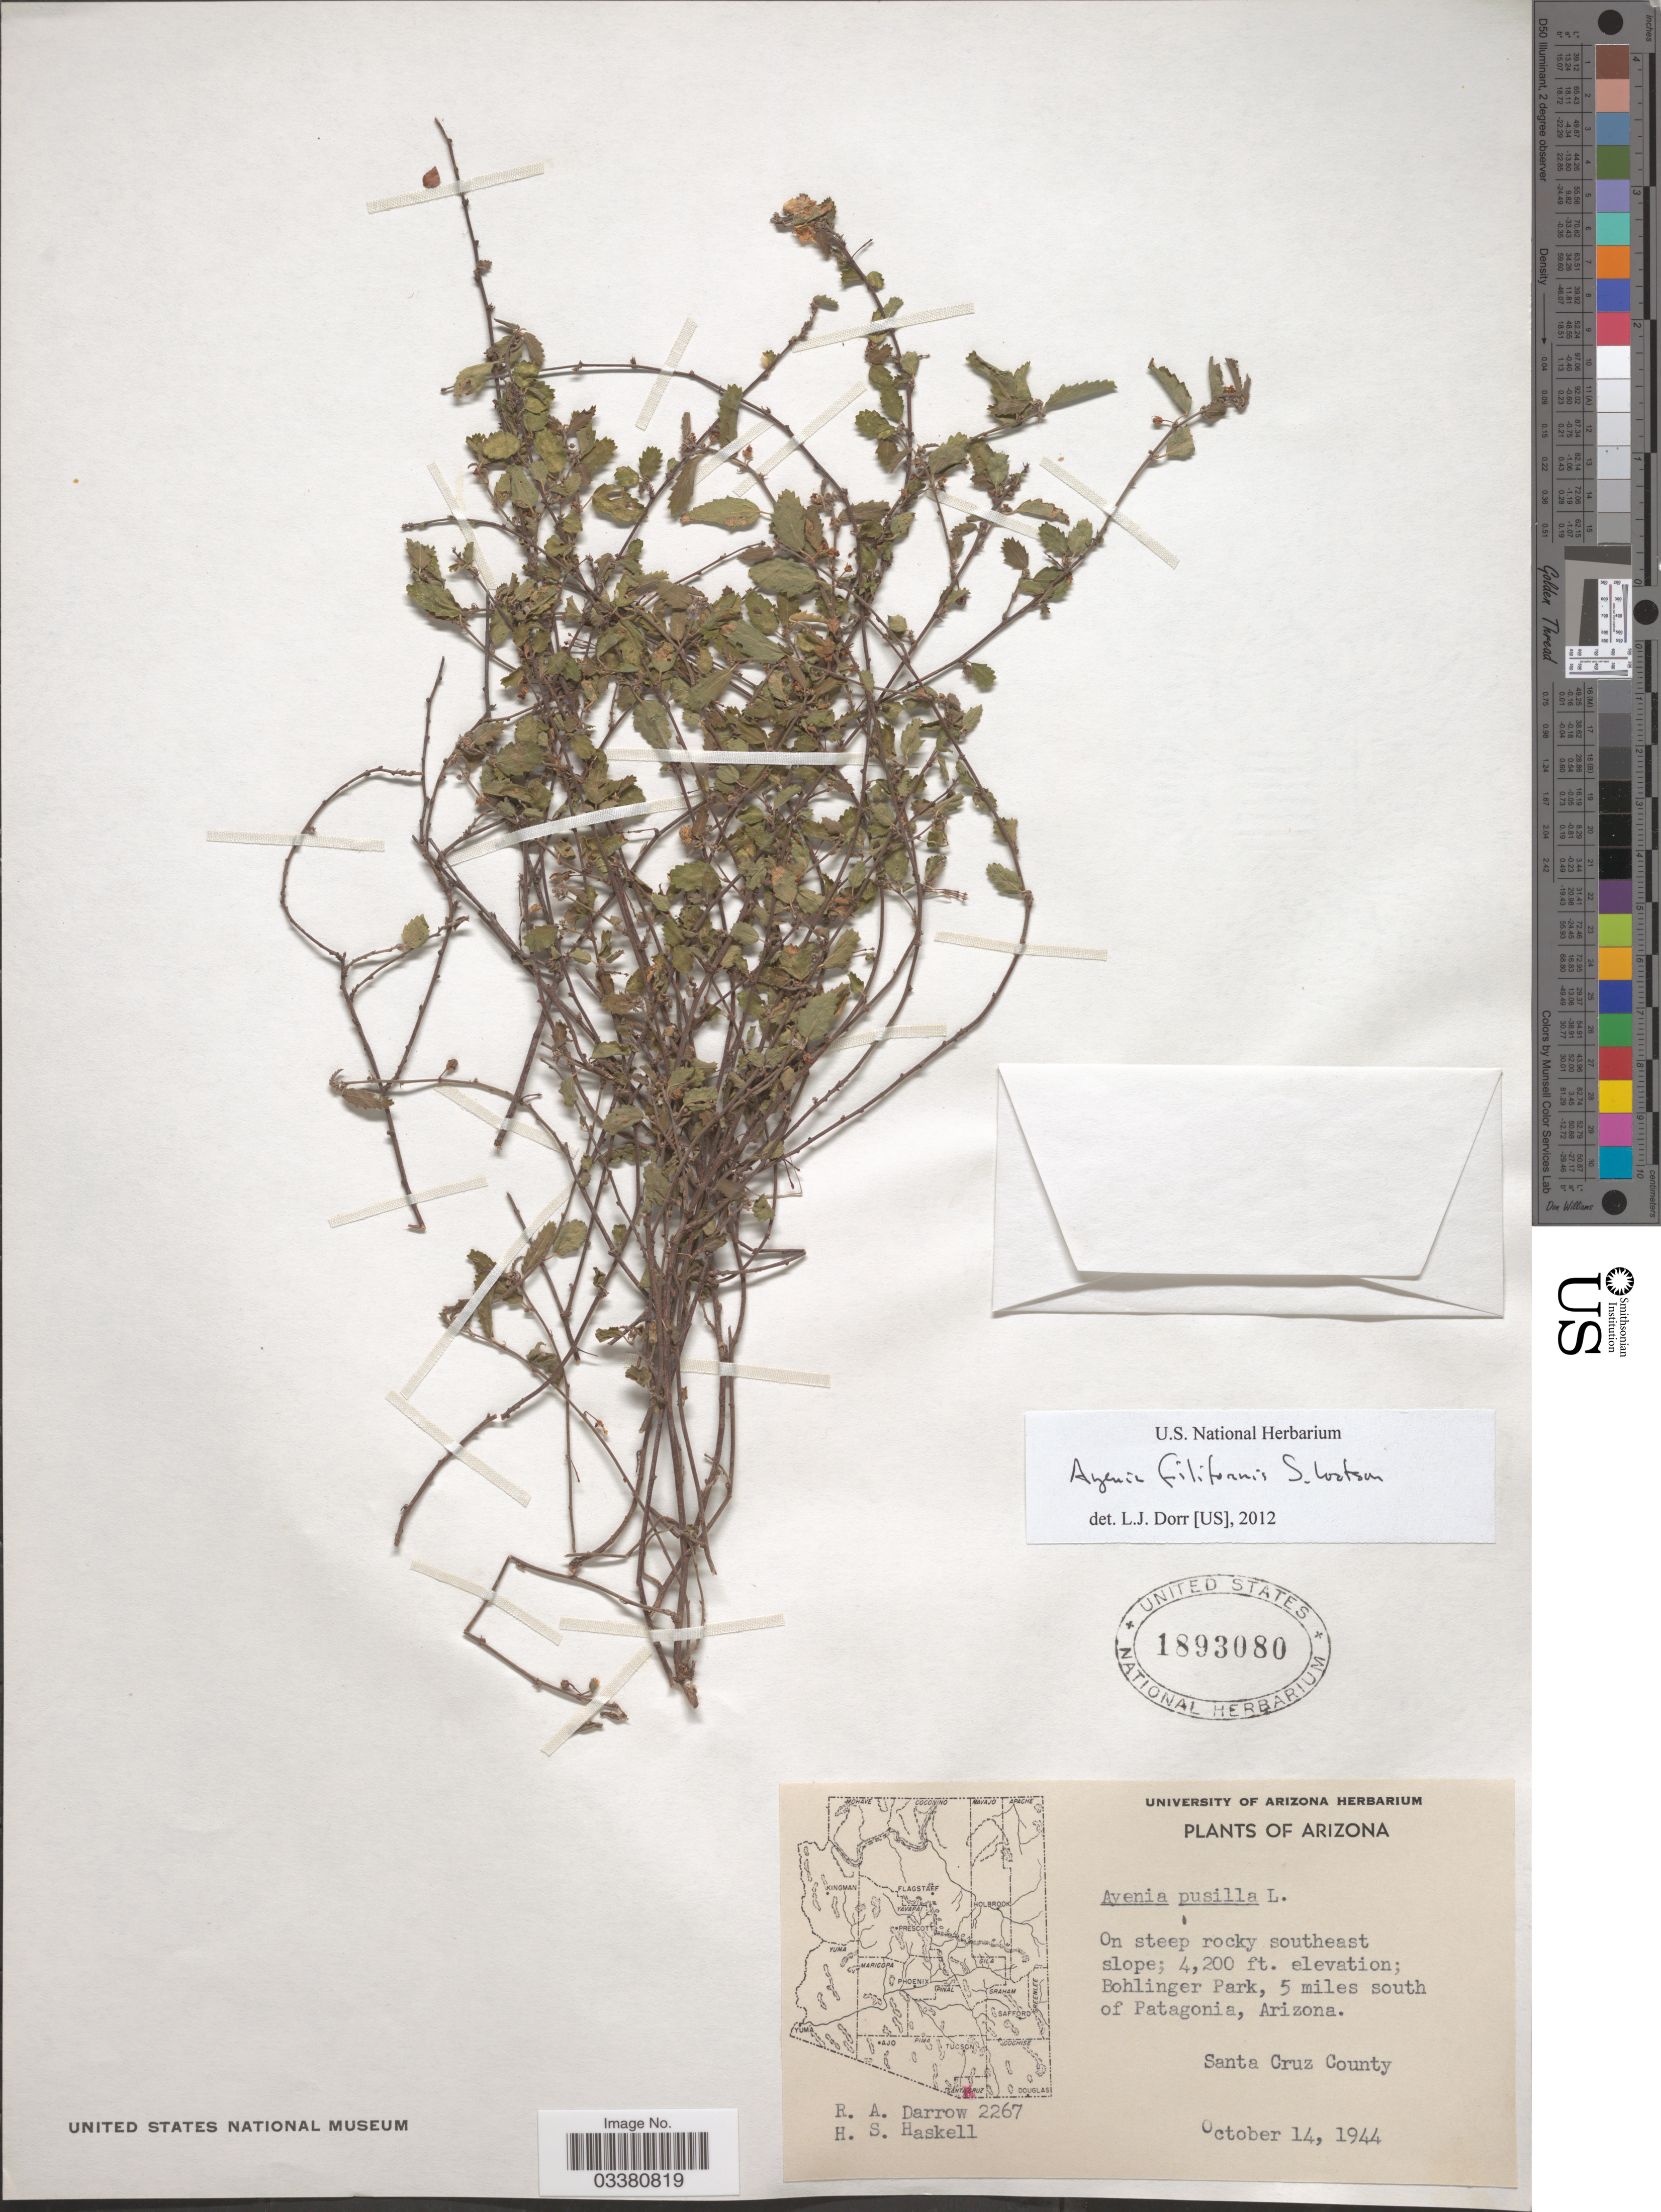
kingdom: Plantae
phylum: Tracheophyta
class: Magnoliopsida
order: Malvales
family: Malvaceae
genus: Ayenia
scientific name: Ayenia filiformis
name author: S. Watson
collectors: R. A. Darrow & H. Haskell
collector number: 2267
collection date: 1944-10-14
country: United States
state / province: Arizona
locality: Bohlinger Park, 5 miles south of Patagonia, Santa Cruz County.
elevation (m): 1280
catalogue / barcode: US 1893080